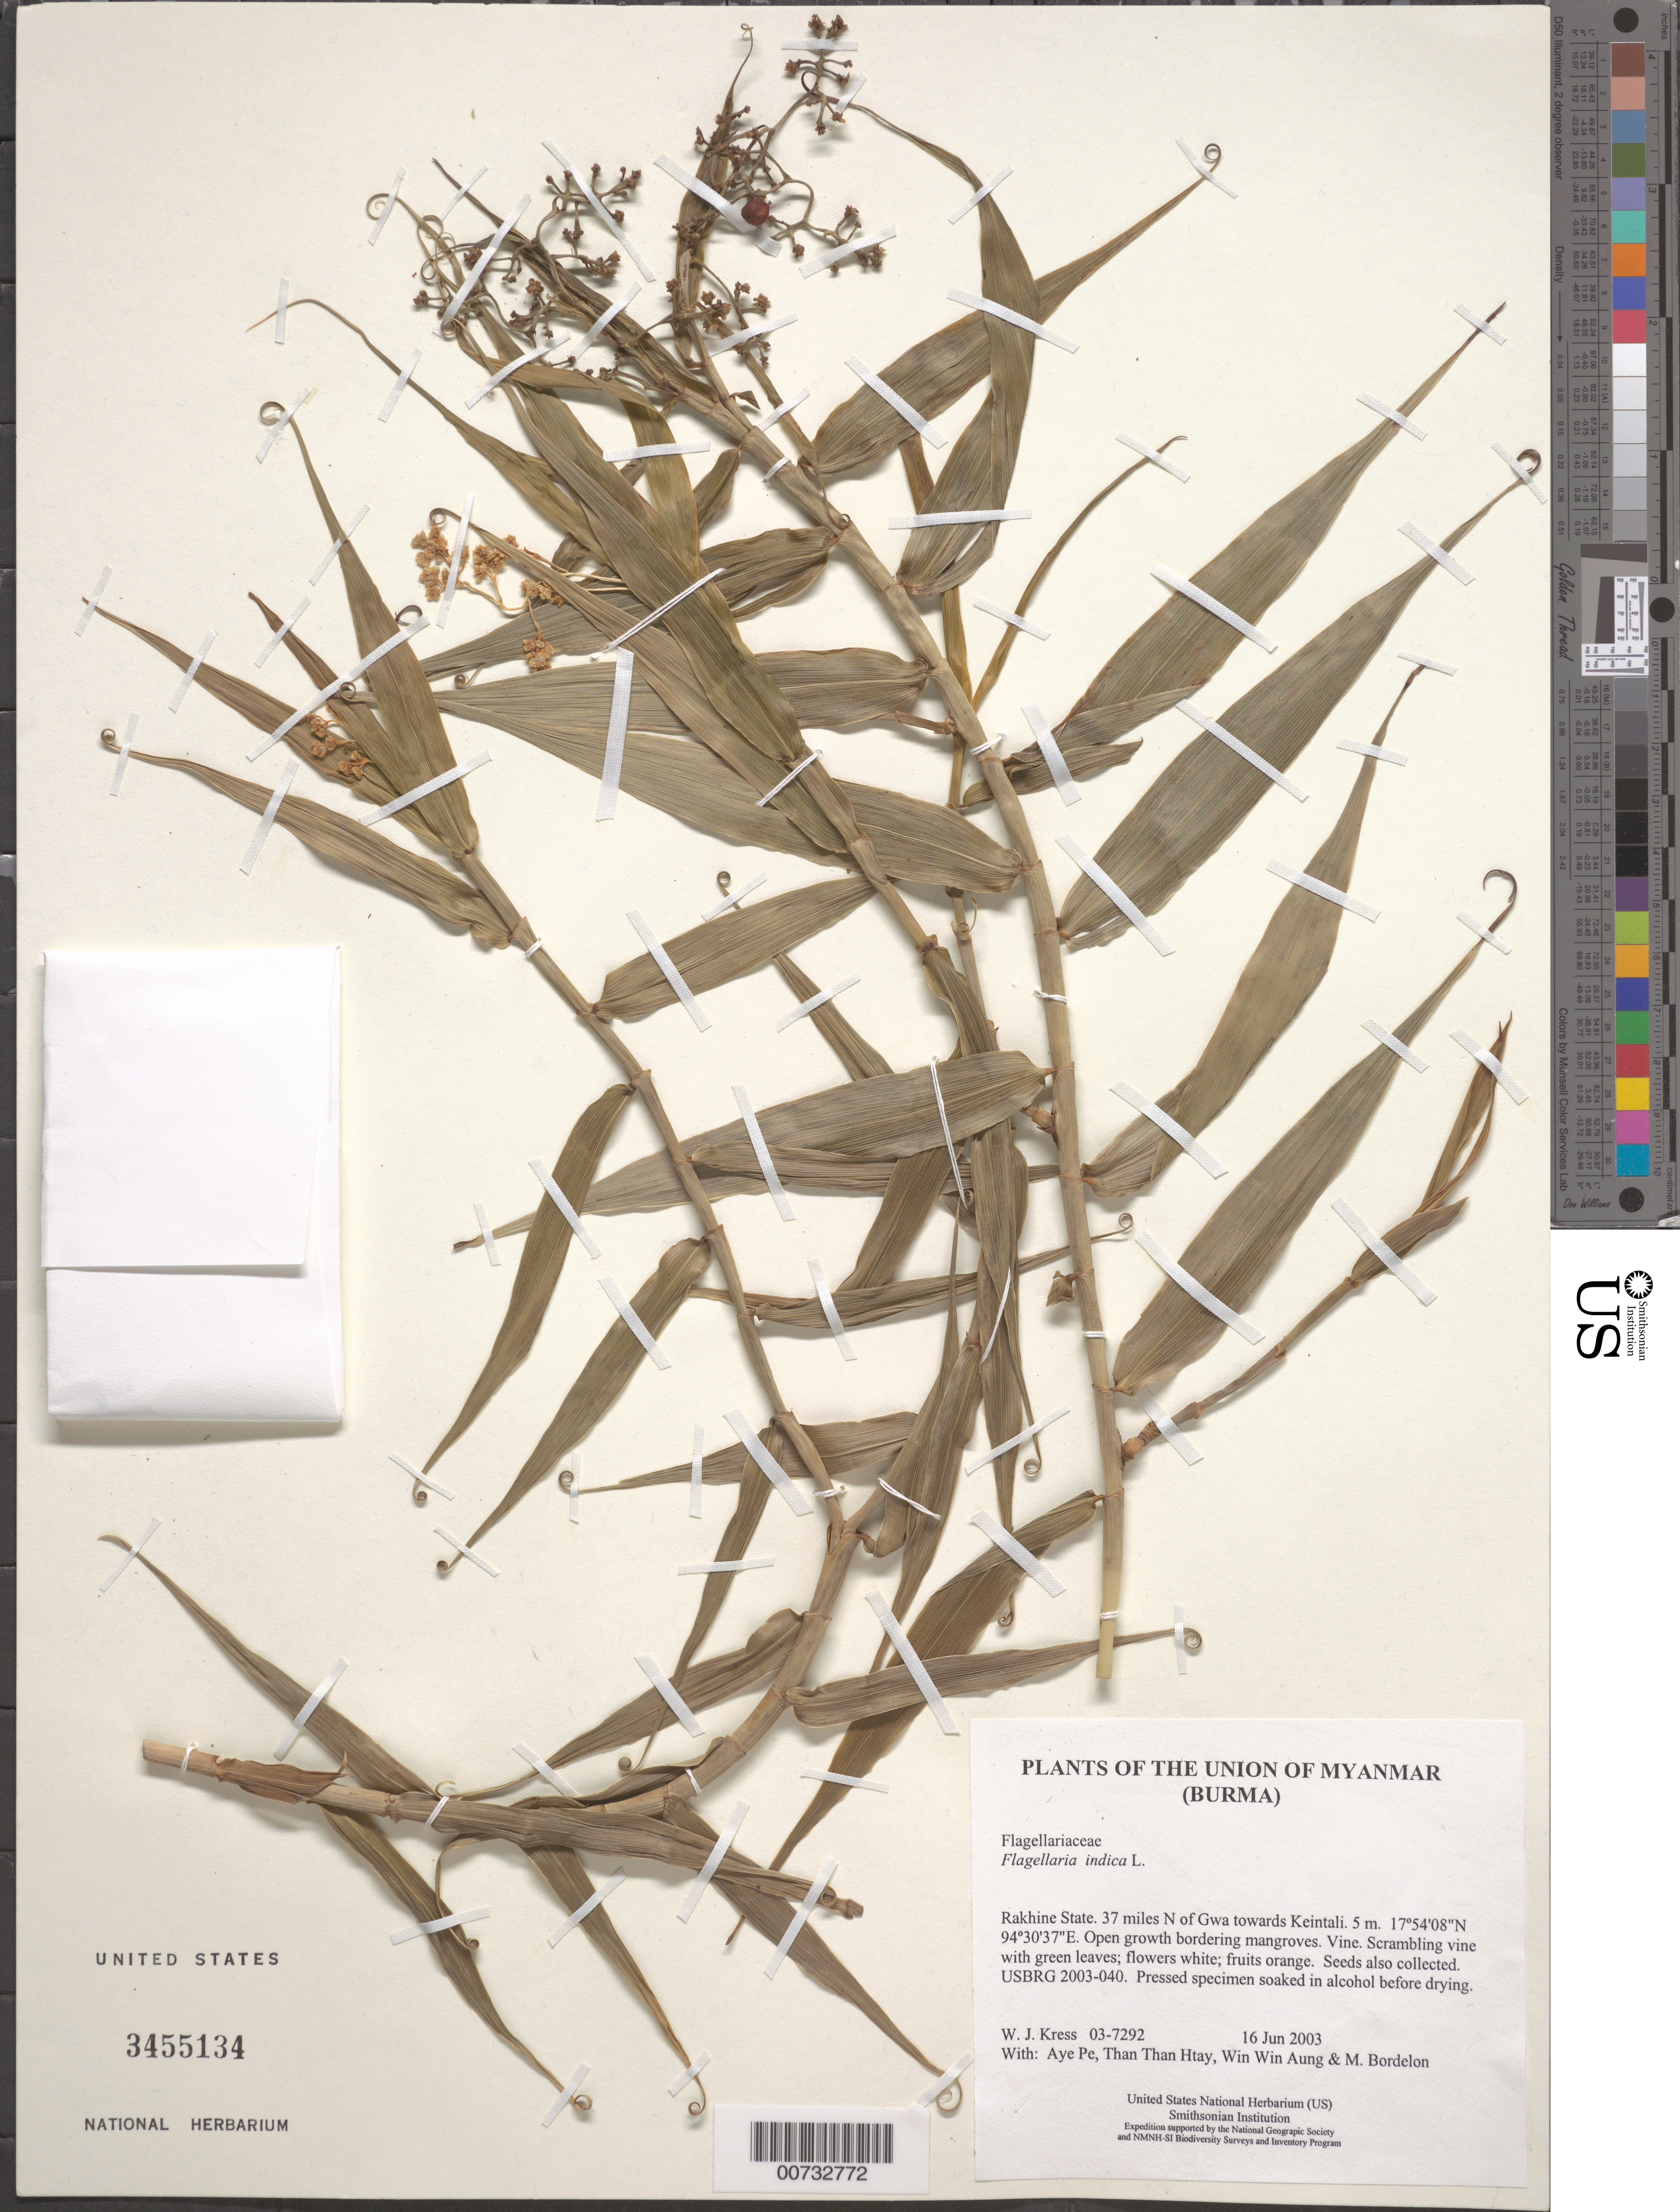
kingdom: Plantae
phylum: Tracheophyta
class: Liliopsida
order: Poales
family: Flagellariaceae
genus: Flagellaria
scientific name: Flagellaria indica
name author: L.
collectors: W. J. Kress, Aye Pe, Than Than Htay, Win Win Aung & M. Bordelon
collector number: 03-7292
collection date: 2003-06-16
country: Myanmar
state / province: Rakhine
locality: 37 miles N of Gwa towards Keintali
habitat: Open growth bordering mangroves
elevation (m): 5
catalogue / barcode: US 3455134